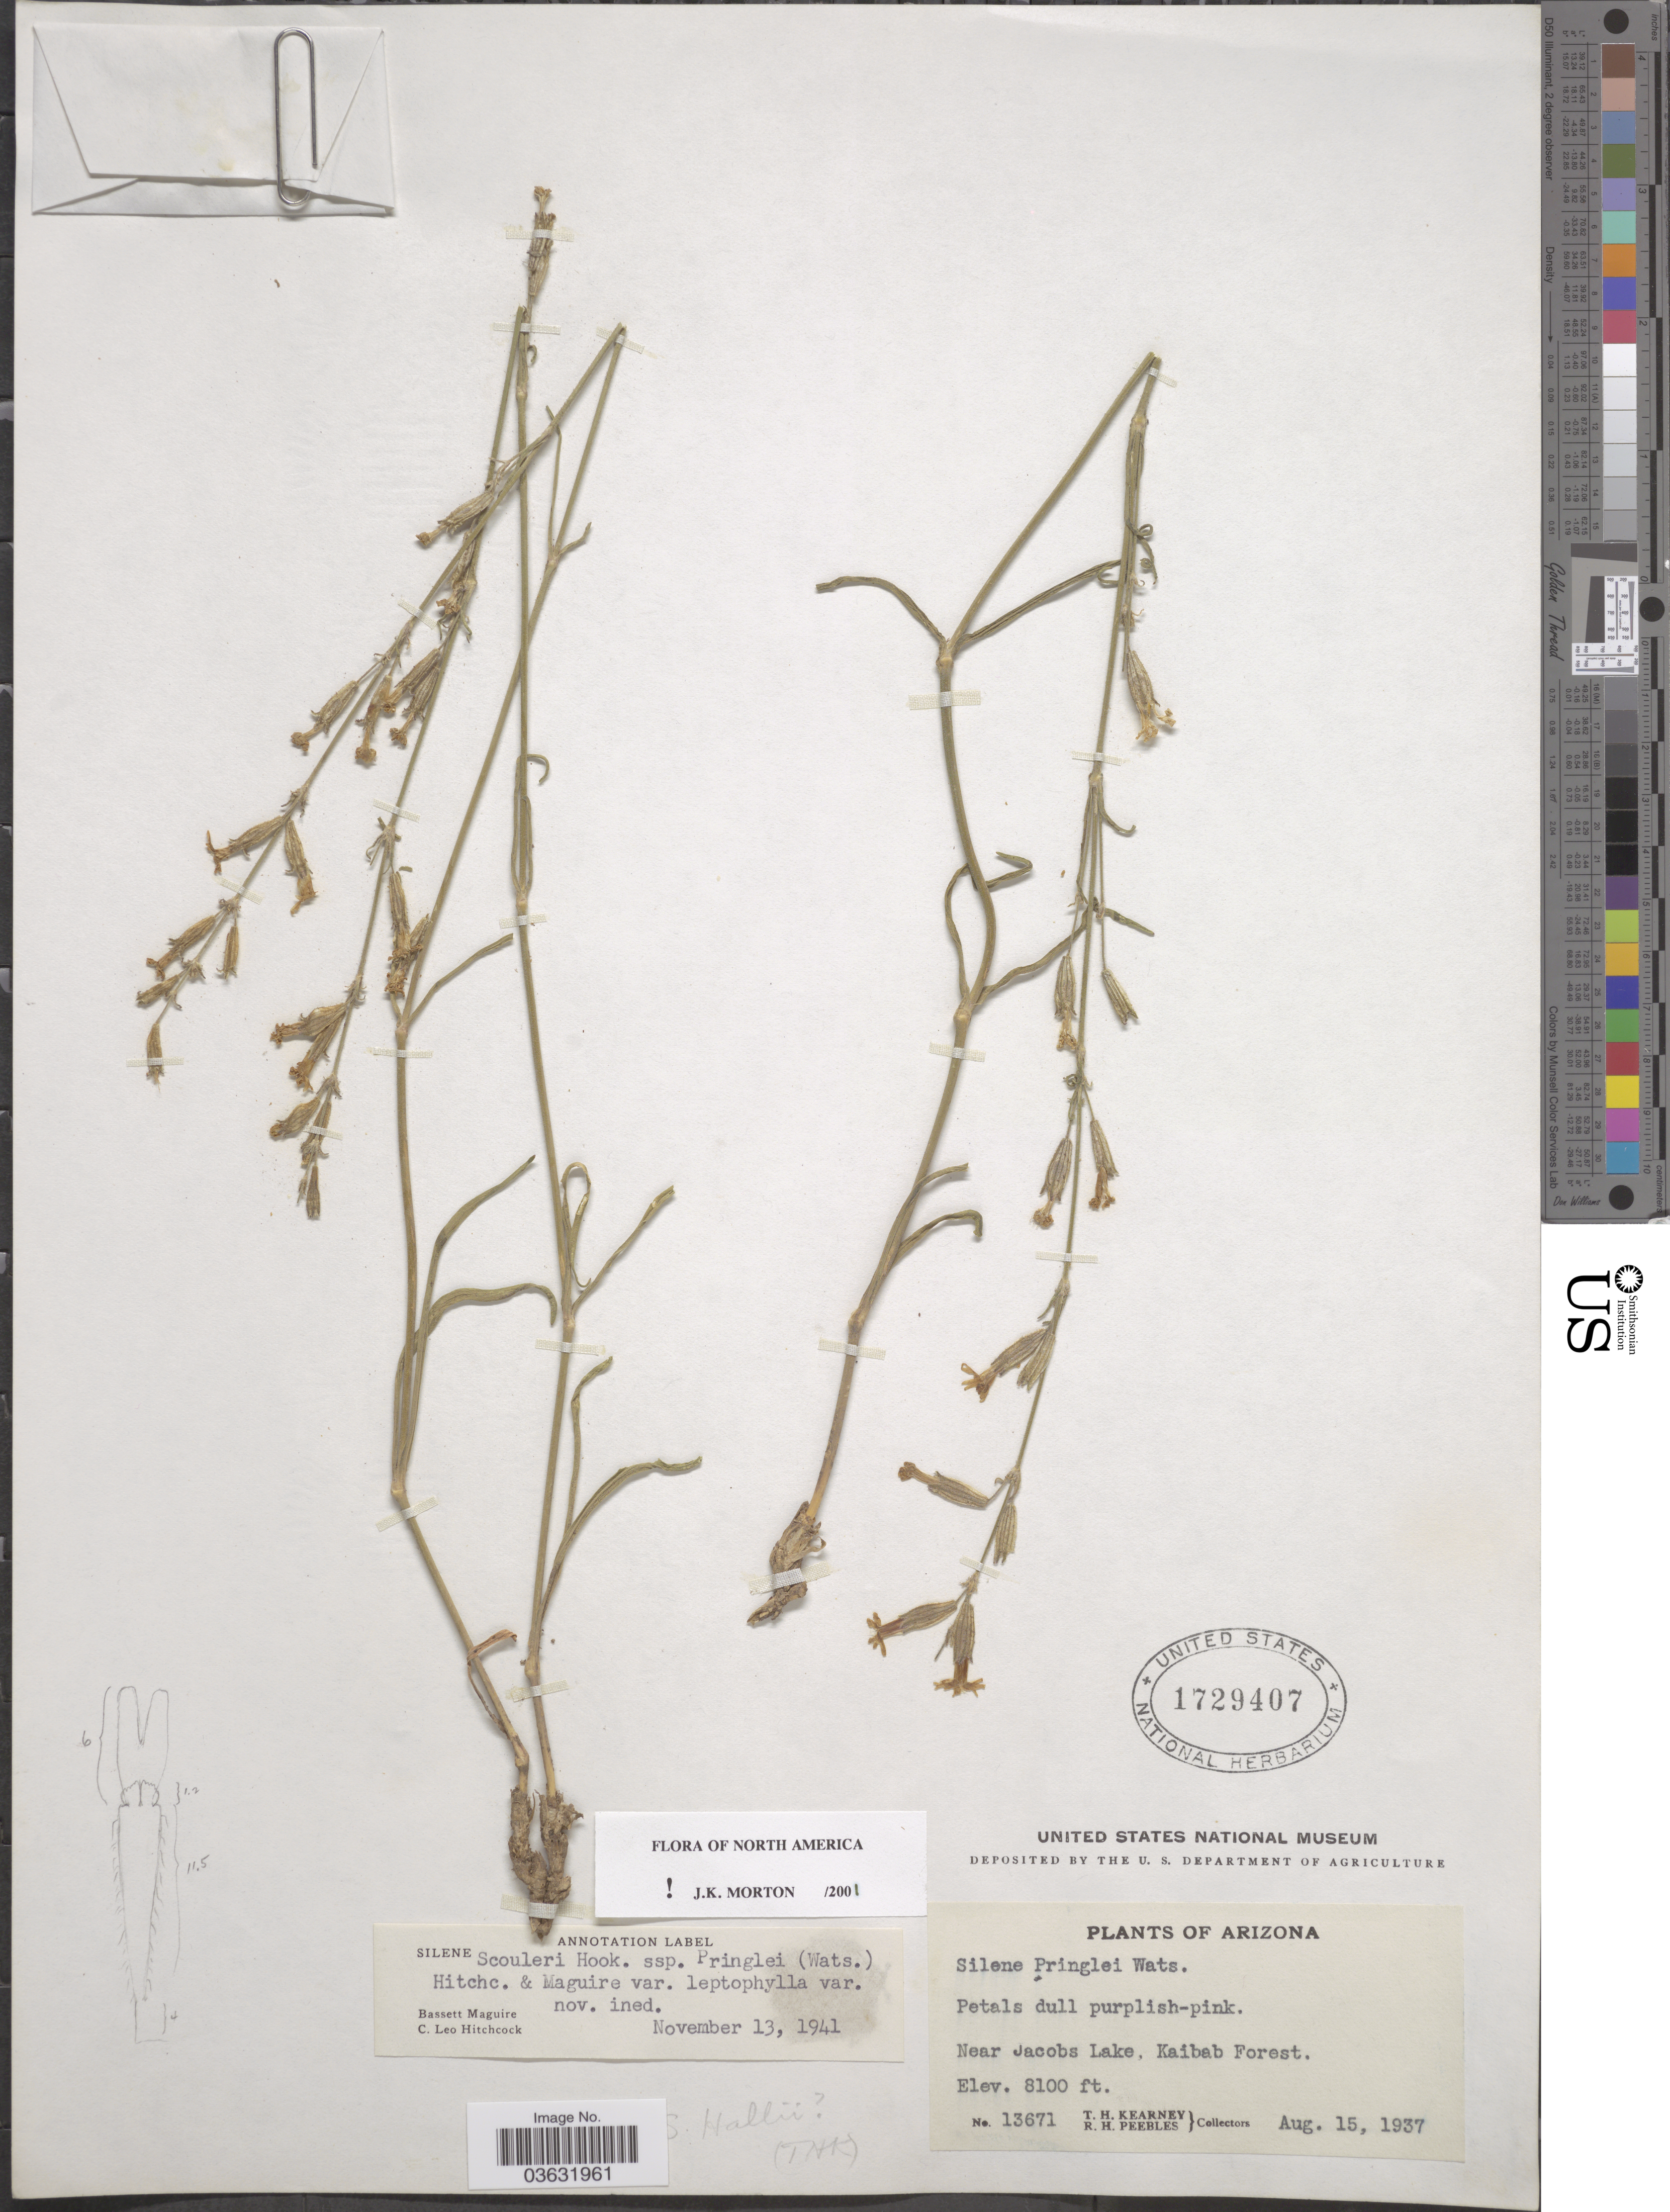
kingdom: Plantae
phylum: Tracheophyta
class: Magnoliopsida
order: Caryophyllales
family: Caryophyllaceae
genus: Silene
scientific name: Silene scouleri var. leptophylla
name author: C.L. Hitchc. & Maguire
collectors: T. H. Kearney & R. H. Peebles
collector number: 13671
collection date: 1937-08-15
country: United States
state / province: Arizona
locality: Near Jacobs Lake, Kaibab Forest.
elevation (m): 2469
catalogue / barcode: US 1729407